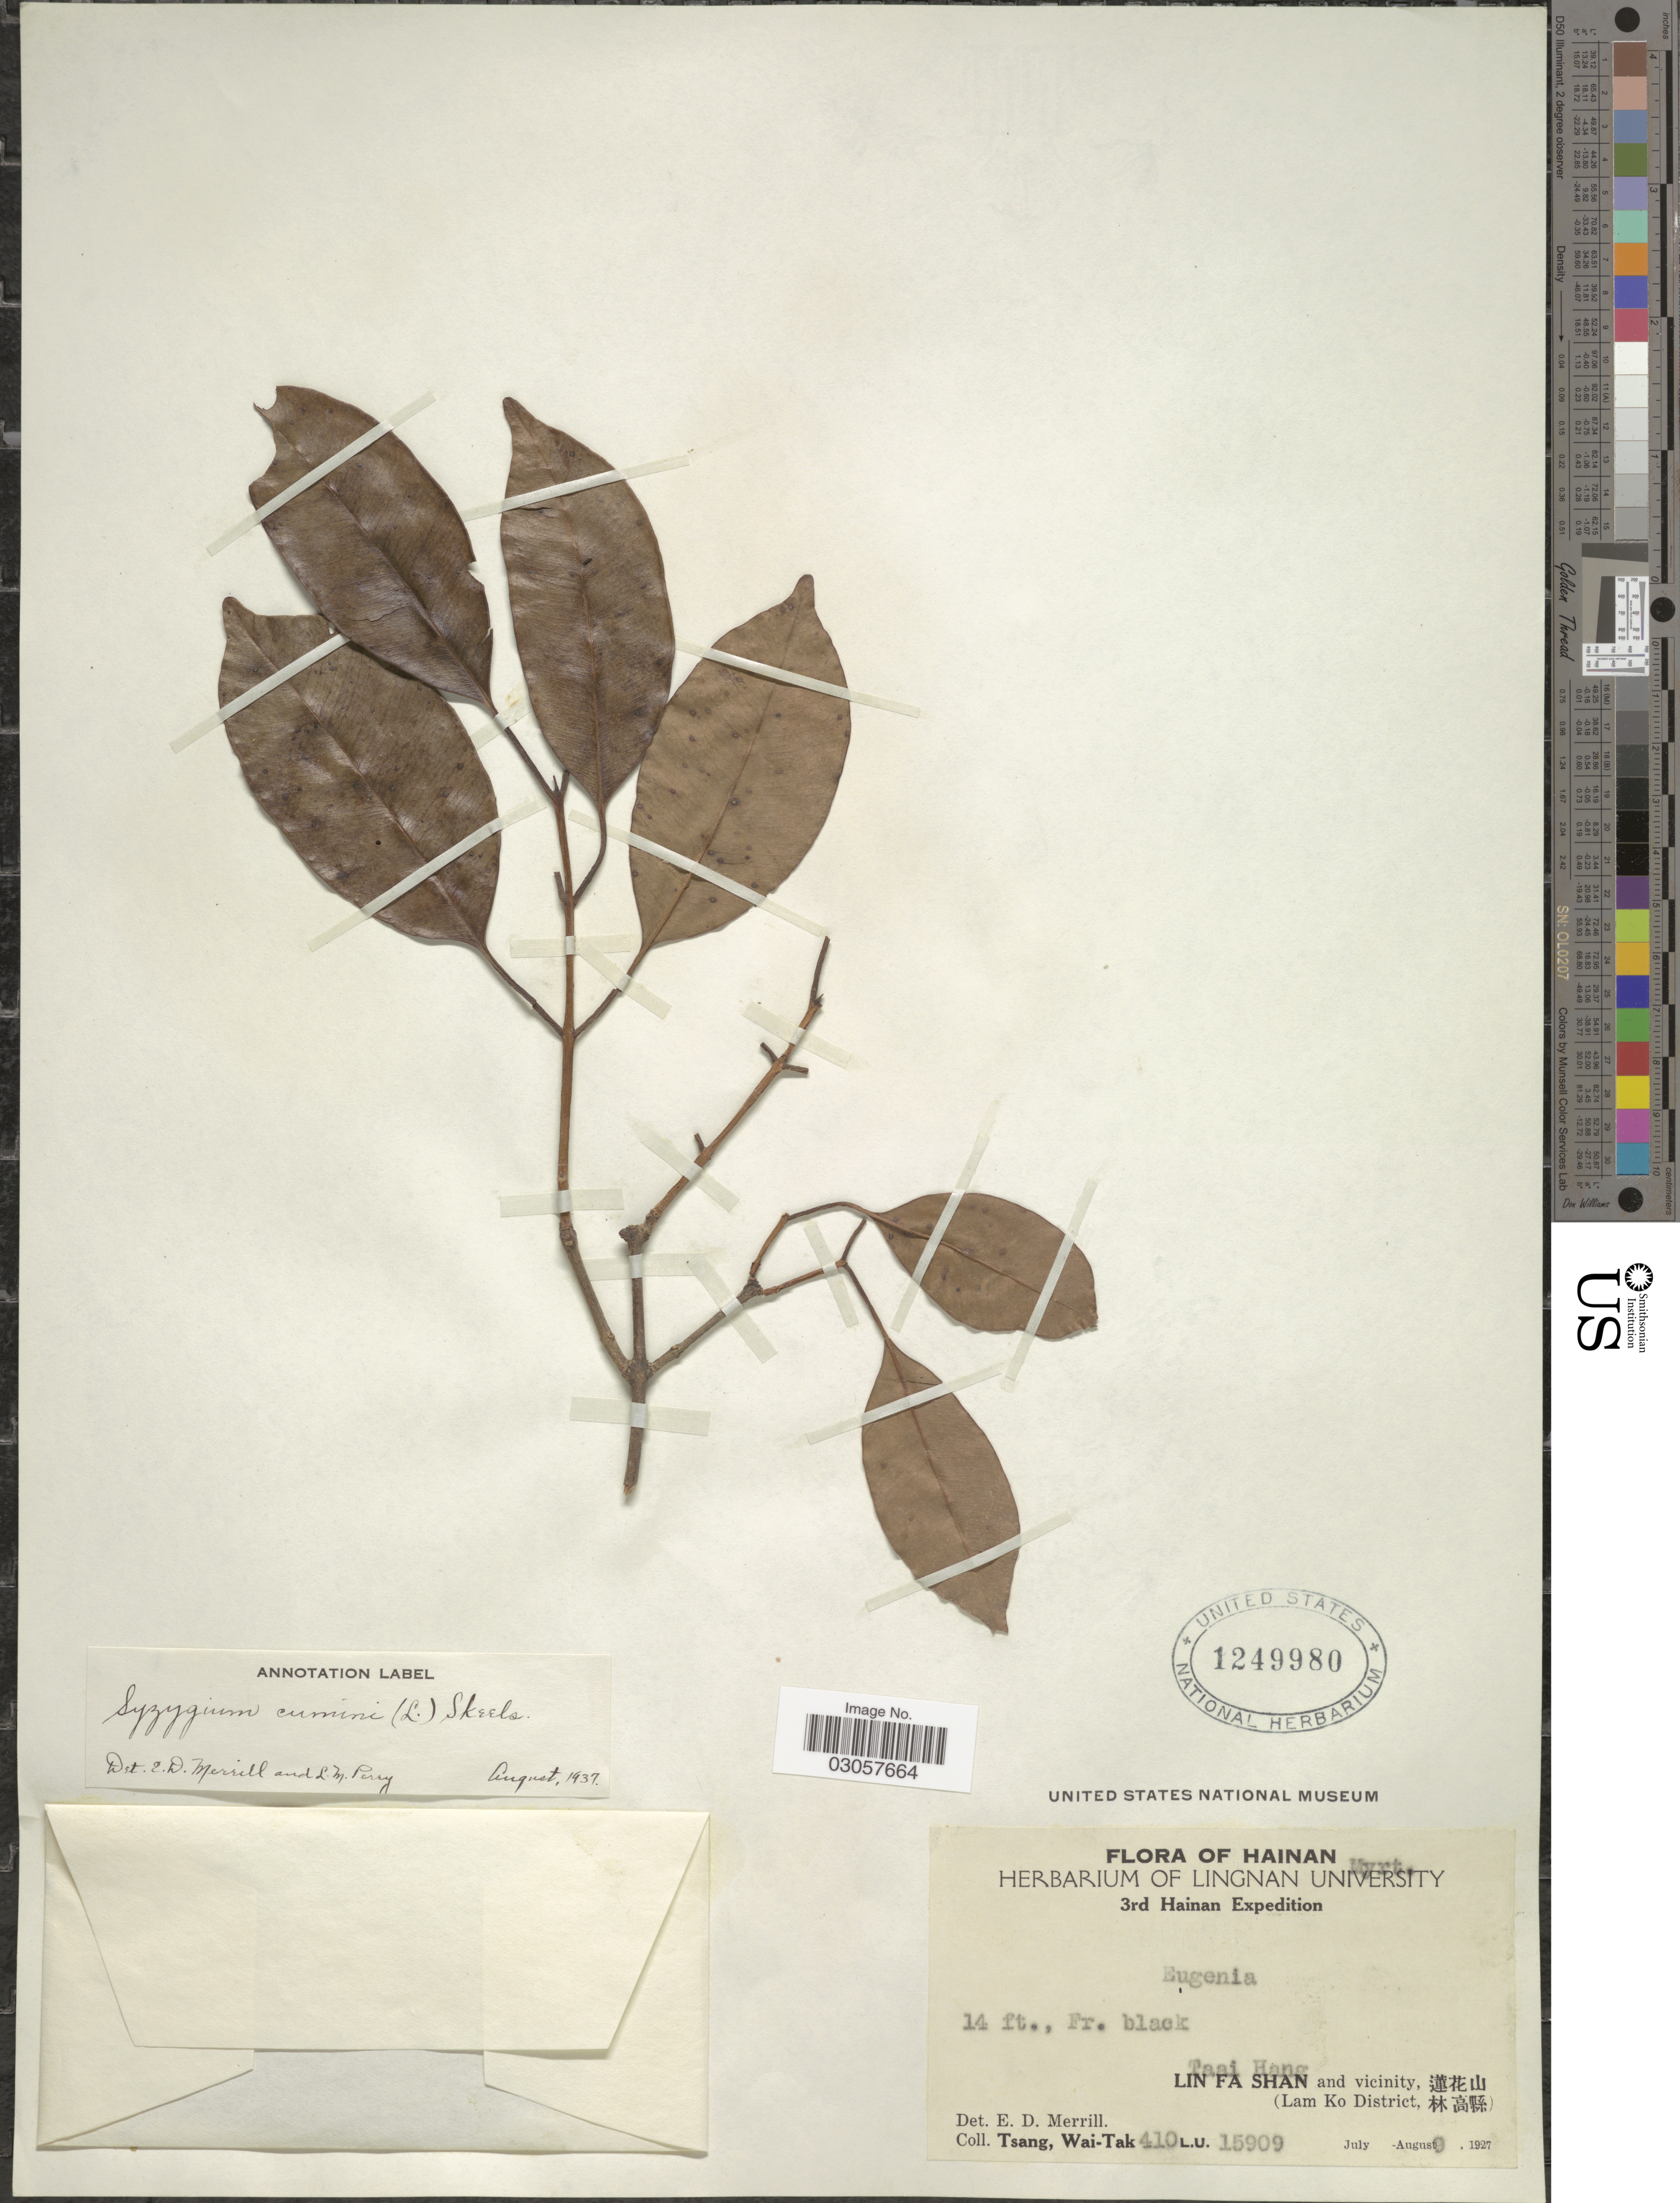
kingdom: Plantae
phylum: Tracheophyta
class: Magnoliopsida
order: Myrtales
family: Myrtaceae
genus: Syzygium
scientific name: Syzygium cumini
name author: (L.) Skeels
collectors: W. T. Tsang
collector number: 410L.U.15909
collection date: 1927-08-09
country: China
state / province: Hainan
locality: Lin Fa Shan and vicinity, (Lam Ko District.)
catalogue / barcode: US 1249980